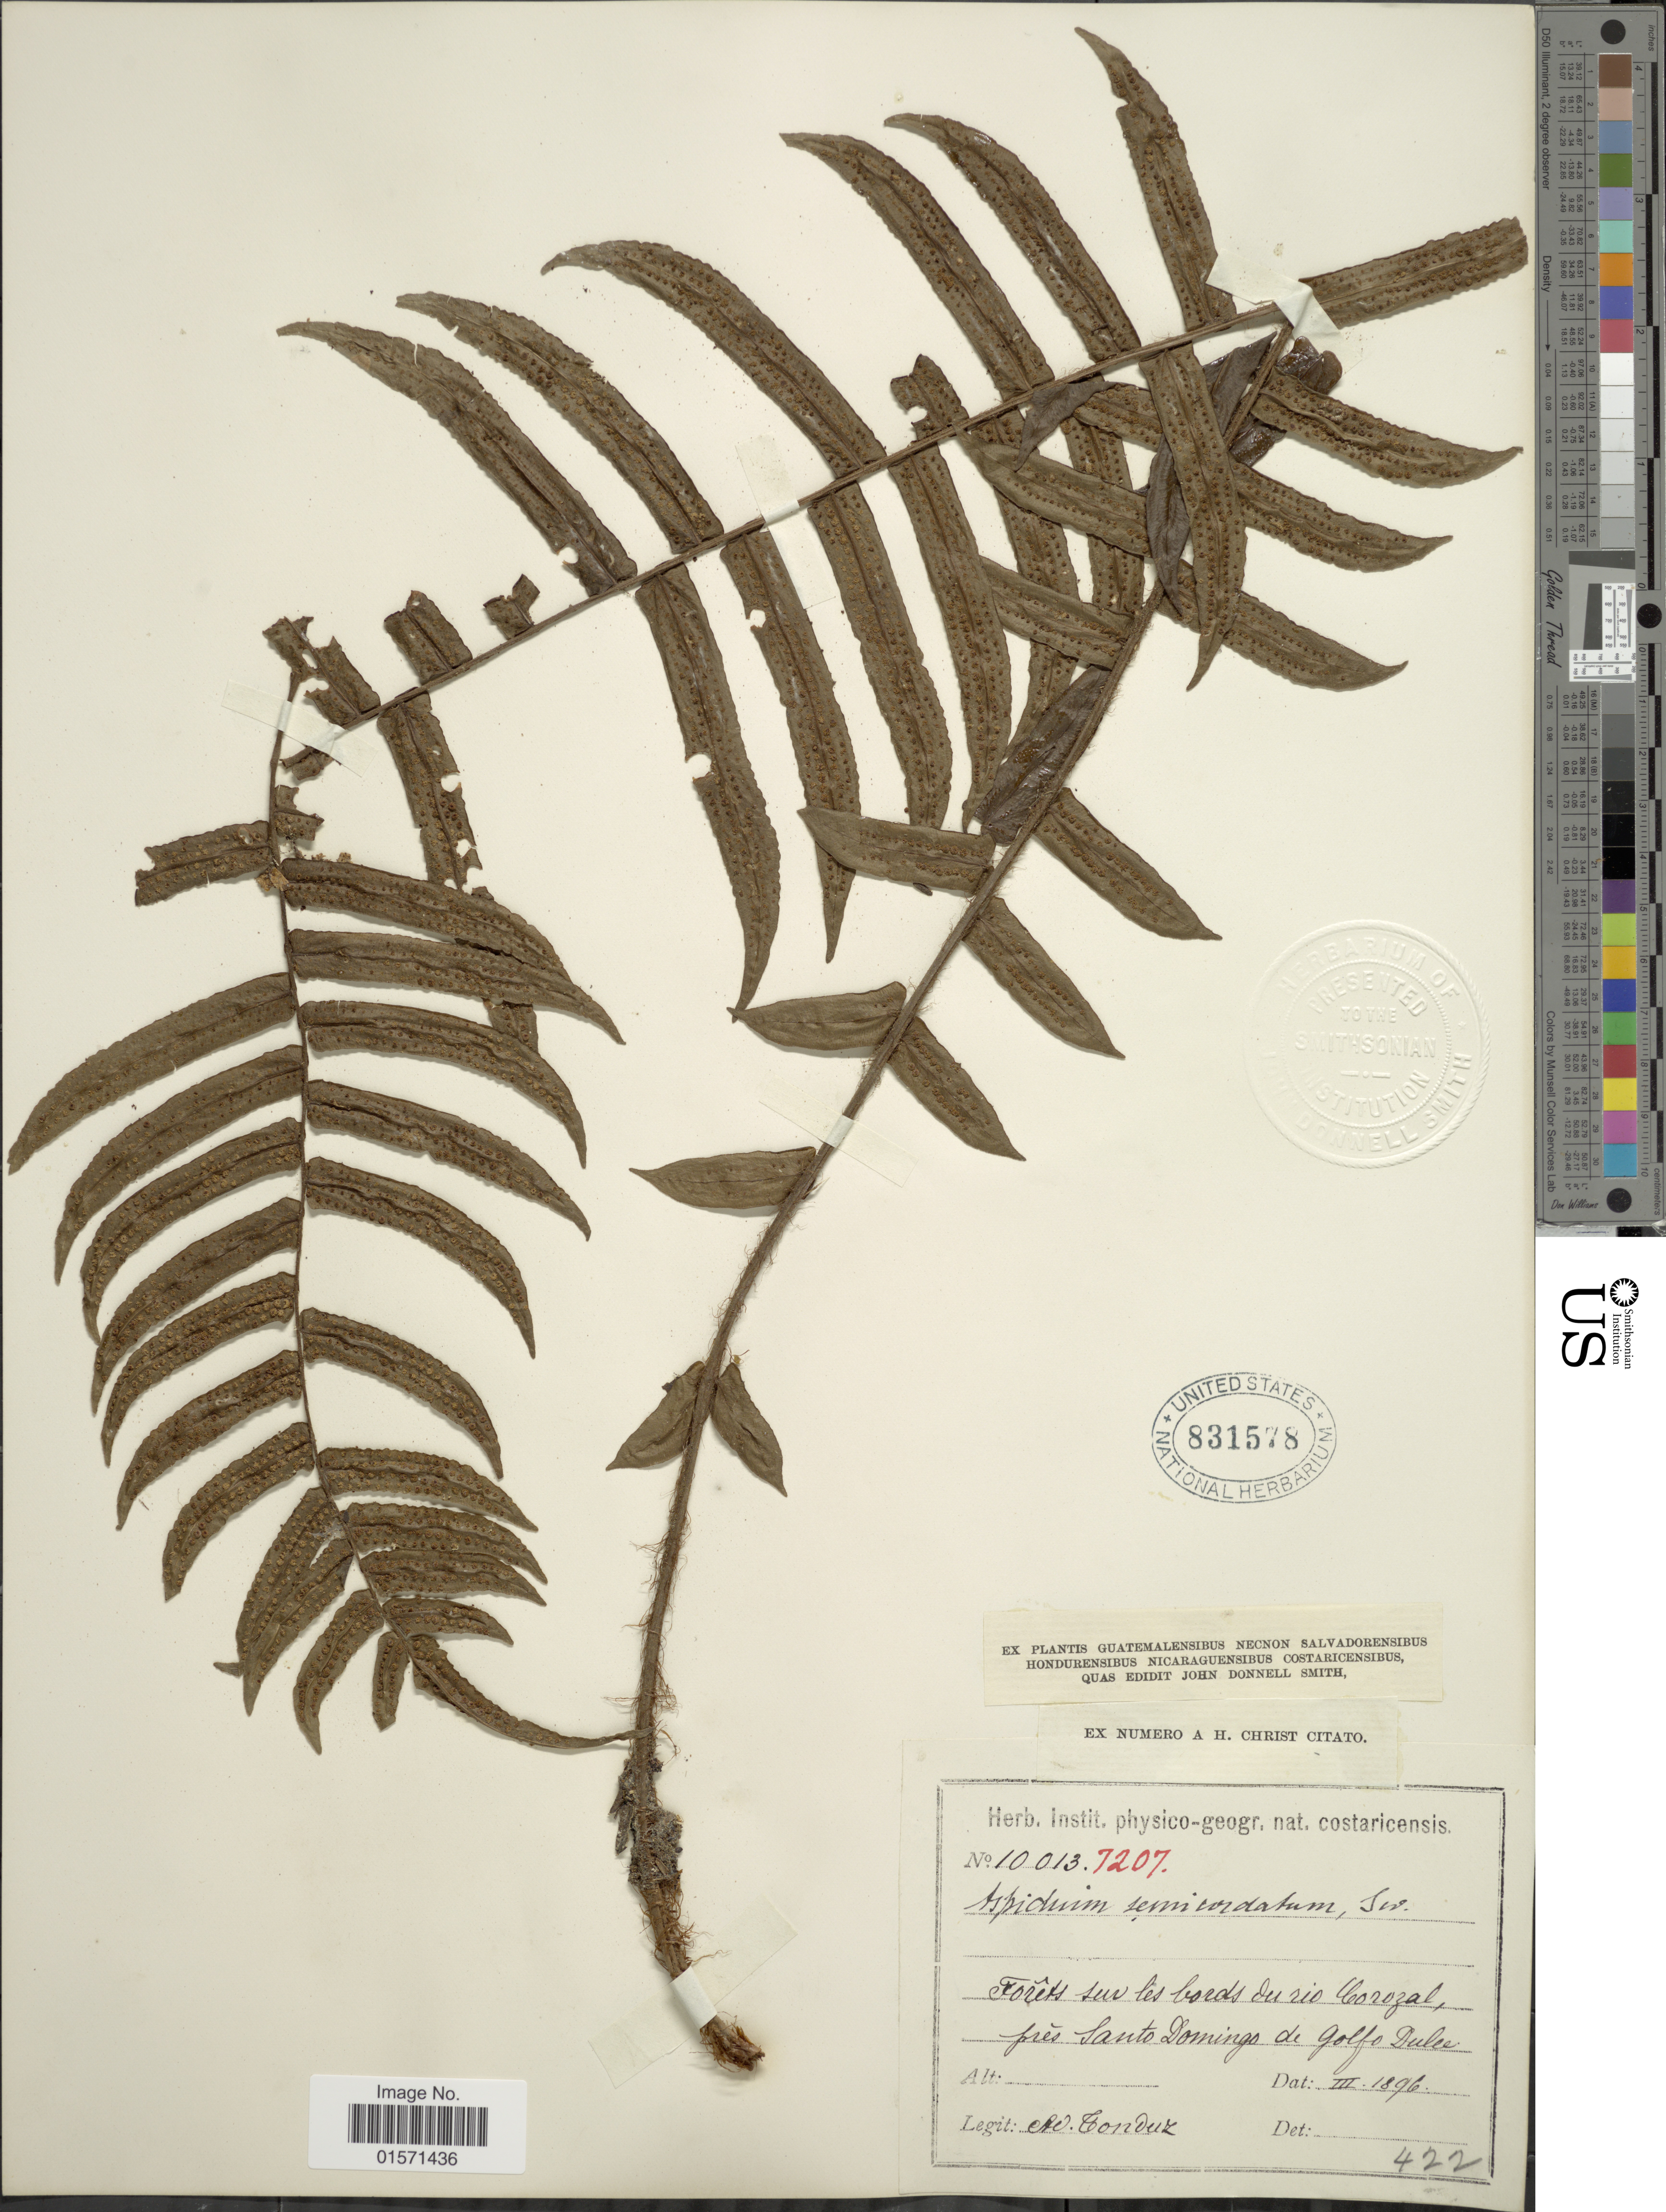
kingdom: Plantae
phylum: Tracheophyta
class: Polypodiopsida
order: Polypodiales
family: Lomariopsidaceae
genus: Cyclopeltis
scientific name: Cyclopeltis semicordata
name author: (Sw.) J. Sm.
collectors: A. Tonduz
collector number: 10013/7207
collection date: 1896-03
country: Costa Rica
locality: Forets sur les bords du rio Corozal, pres Santo Domingo; de Goflo Dulce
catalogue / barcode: US 831578